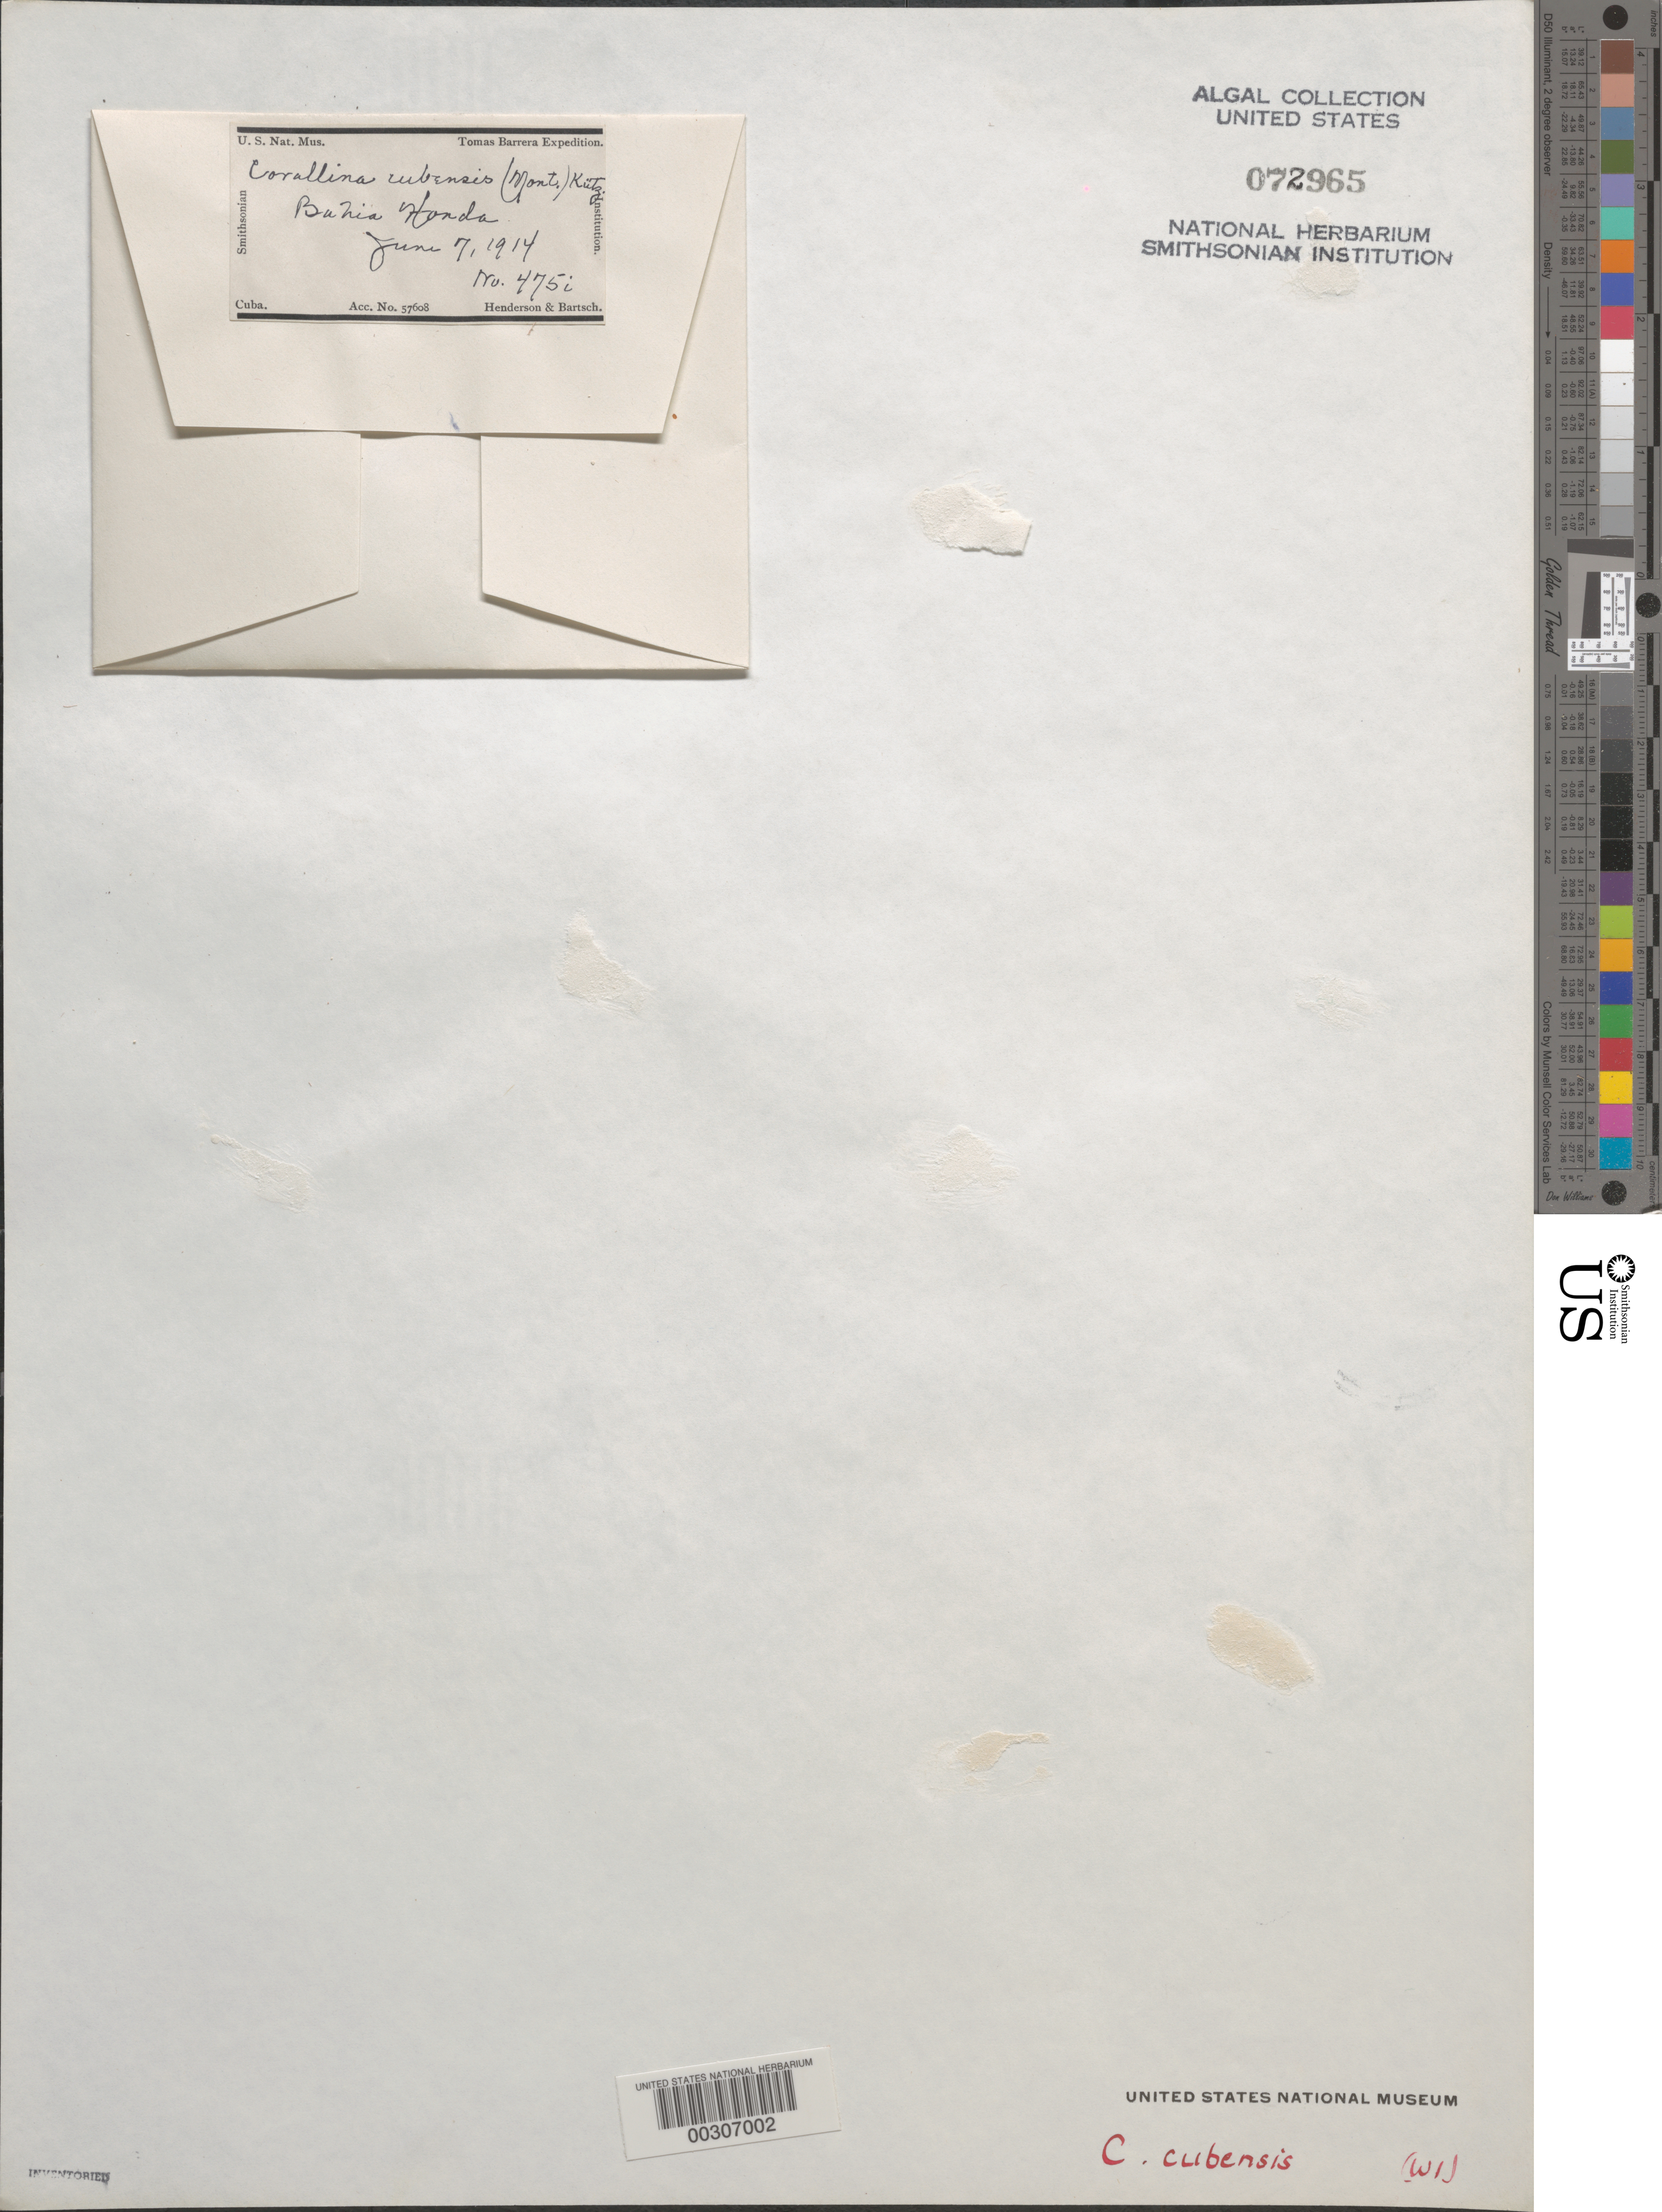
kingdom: Plantae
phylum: Rhodophyta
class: Florideophyceae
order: Corallinales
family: Corallinaceae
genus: Jania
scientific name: Jania cubensis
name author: Mont. ex Kütz.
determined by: Algae name updating Project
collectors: J. Henderson & P. Bartsch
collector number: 475i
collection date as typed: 07 Jun 1914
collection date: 1914-06-07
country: Cuba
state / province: Pinar del Río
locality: Bahia honda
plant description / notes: Tomas Barrera Expedition, 1914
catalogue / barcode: US 72965